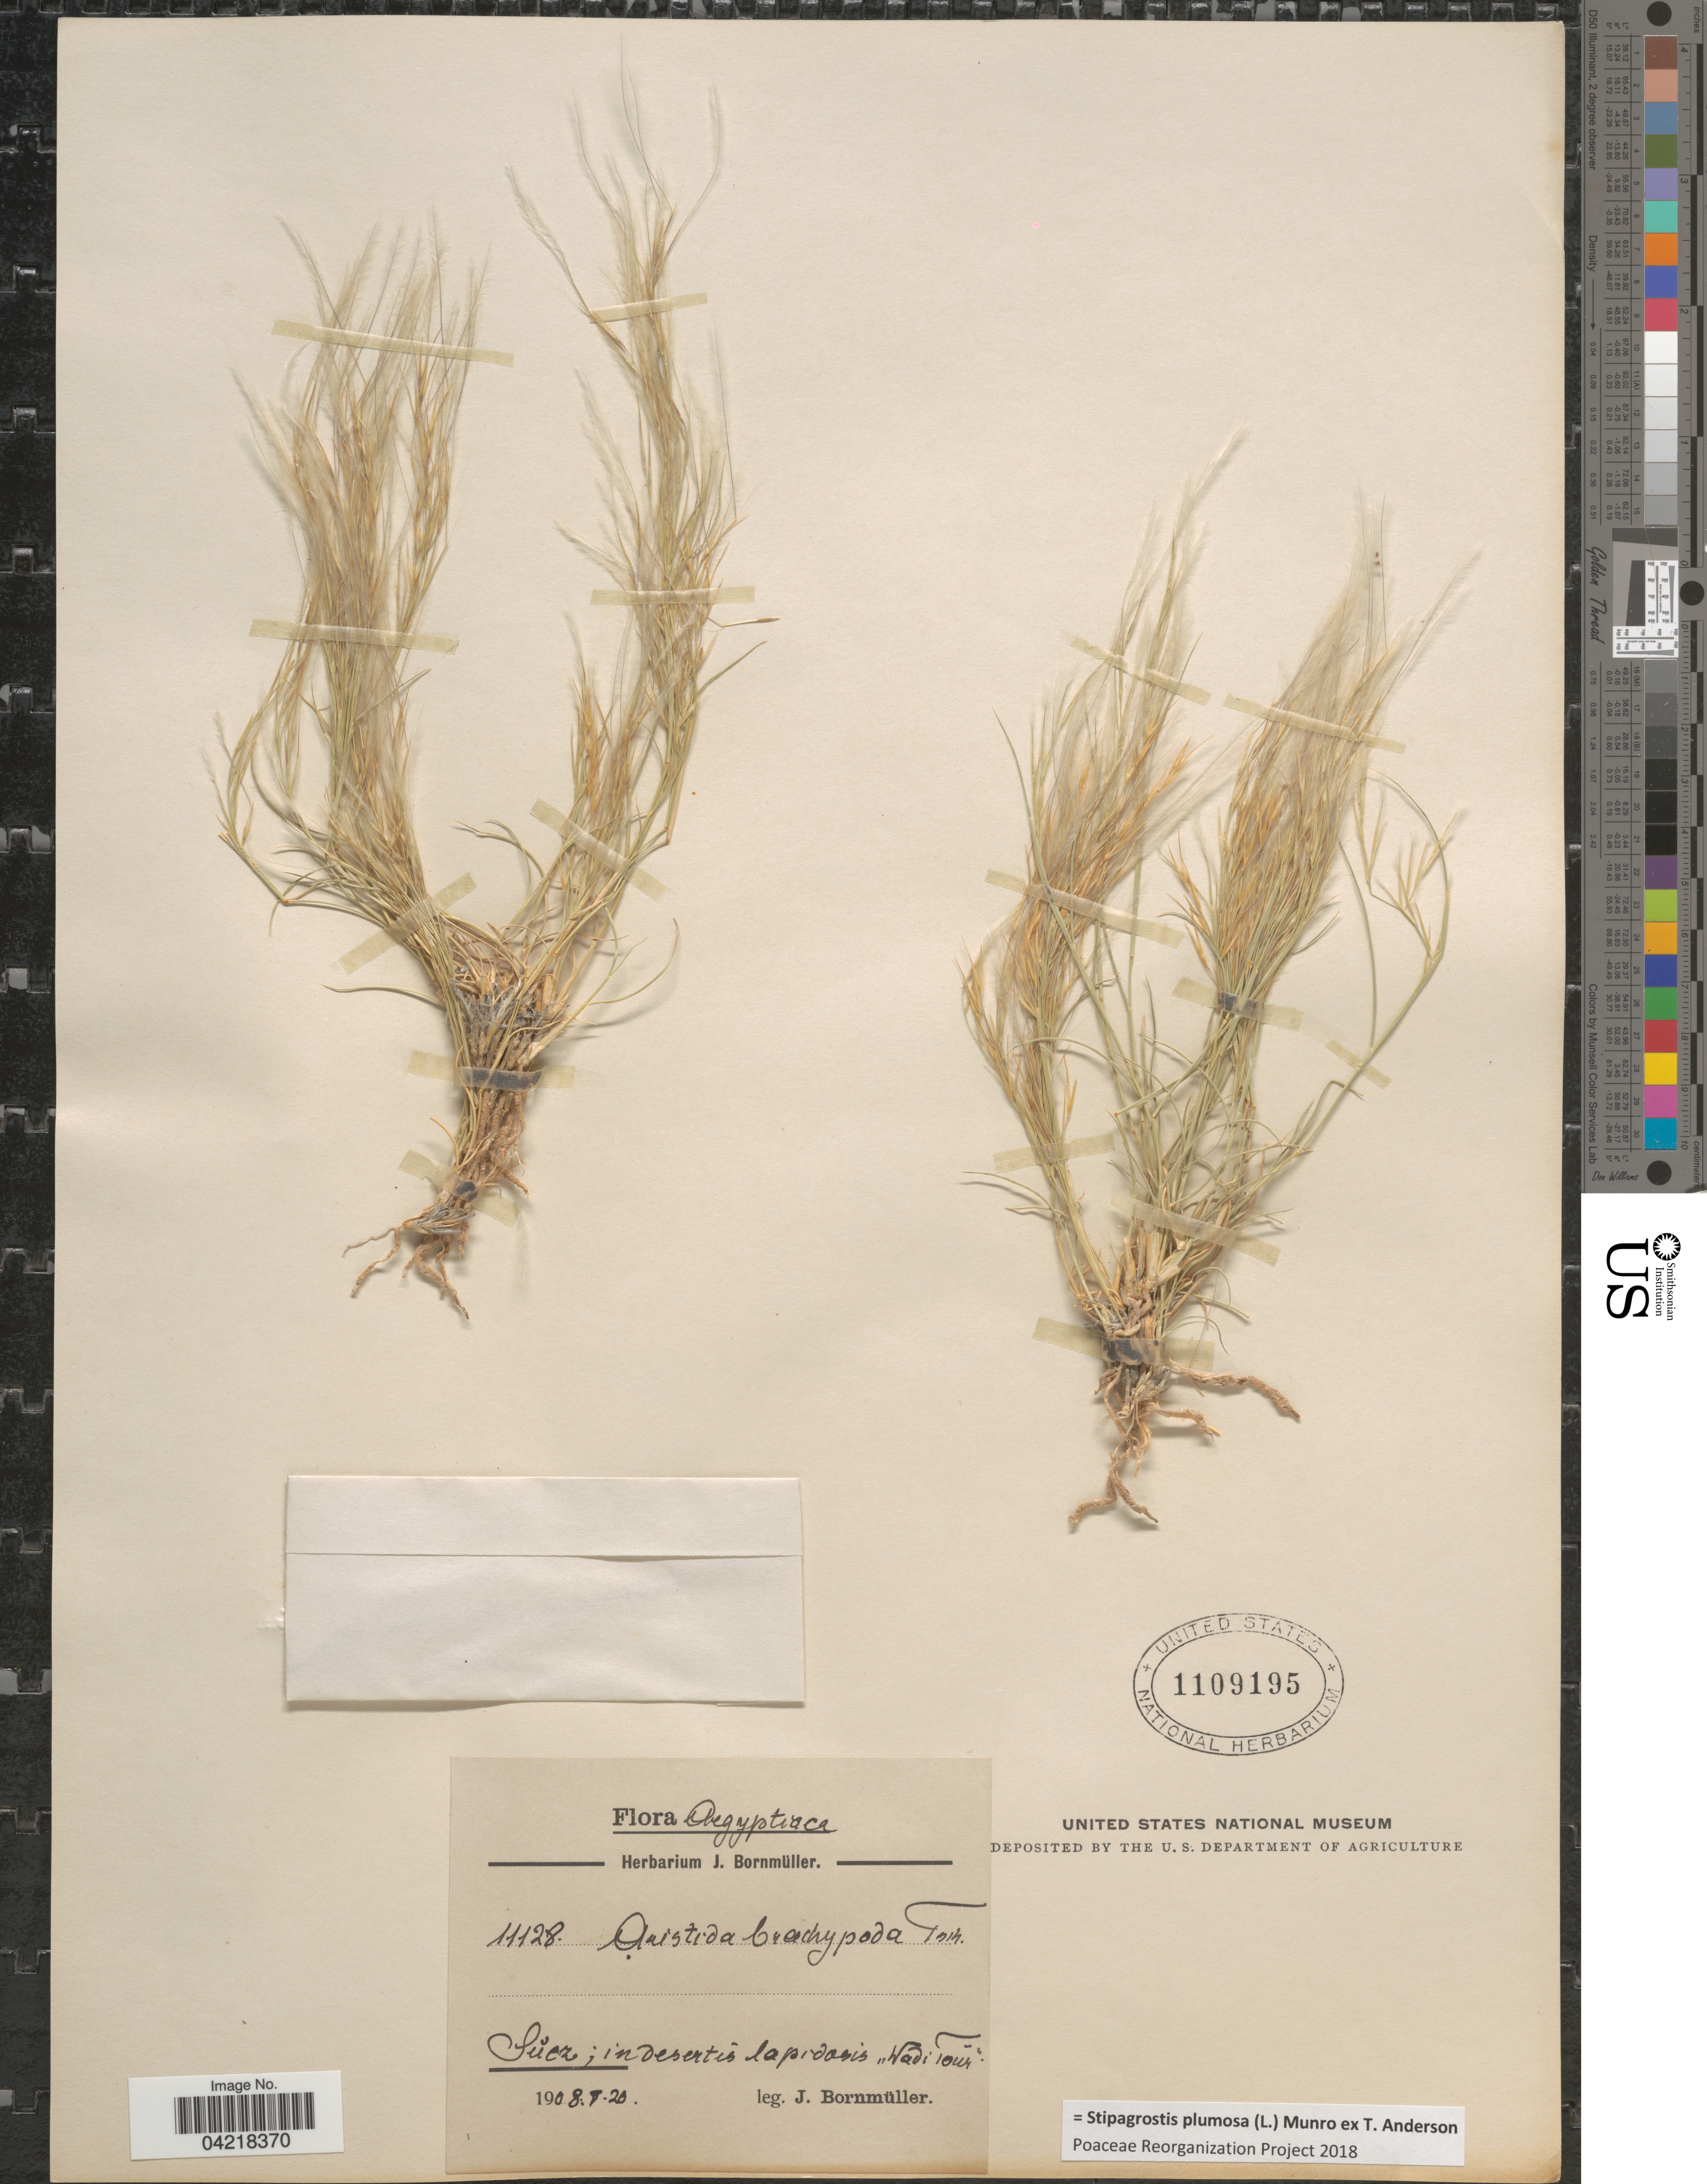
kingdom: Plantae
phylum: Tracheophyta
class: Liliopsida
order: Poales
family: Poaceae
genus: Stipagrostis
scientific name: Stipagrostis plumosa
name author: (L.) Munro ex T. Anderson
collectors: J. Bornmüller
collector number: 11128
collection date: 1908-05-20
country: Egypt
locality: Aegyptiaca. Suez: in desertis lapidosis "Wadi Four".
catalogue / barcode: US 1109195